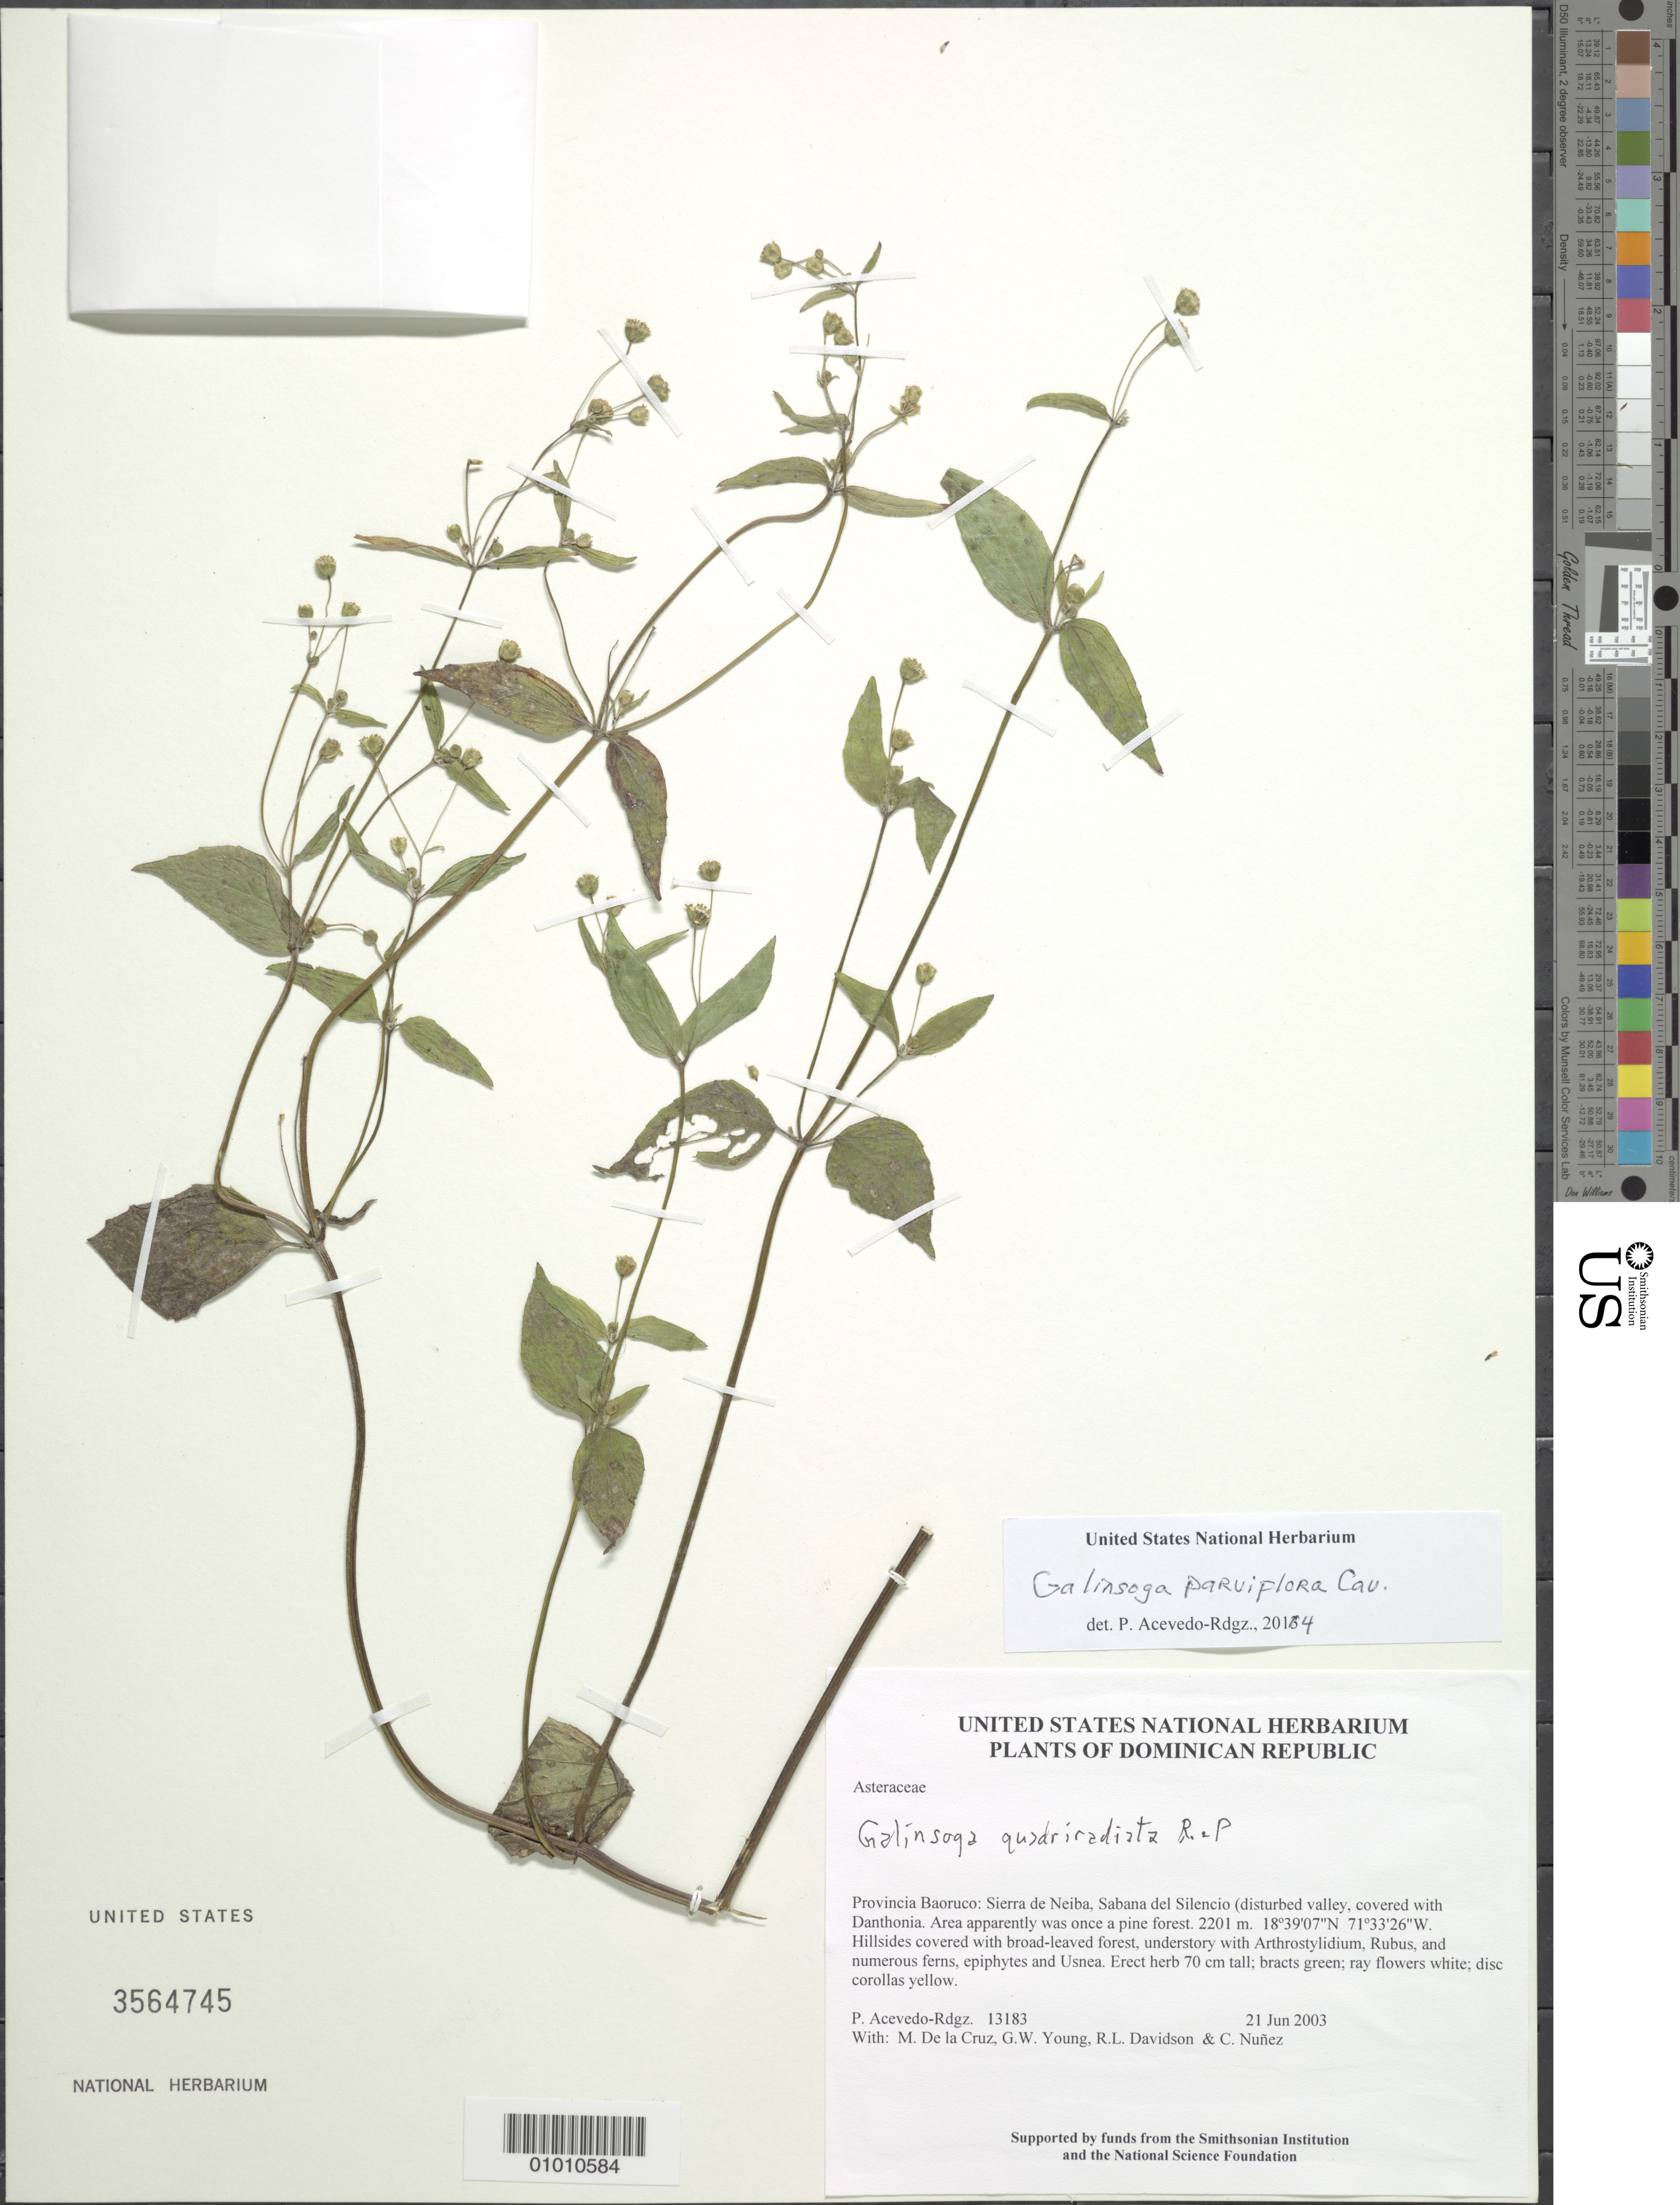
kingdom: Plantae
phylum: Tracheophyta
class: Magnoliopsida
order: Asterales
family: Asteraceae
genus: Galinsoga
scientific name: Galinsoga parviflora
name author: Cav.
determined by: Acevedo-Rodríguez, P., (BOT), Smithsonian Institution - National Museum of Natural History (UNITED STATES)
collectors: P. Acevedo-Rodr., M. de la Cruz, J. Rawlins, G. Young, R. Davidson & C. Nunez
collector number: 13183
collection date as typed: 21 Jun 2003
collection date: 2003-06-21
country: Dominican Republic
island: Hispaniola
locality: Provincia Baoruco: Sierra de Neiba, Sabana del Silencio (disturbed valley, covered with Danthonia. Area apparently was once a pine forest.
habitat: Hillsides covered with broad-leaved forest, understory with Arthrostylidium, Rubus, and numerous ferns, epiphytes and Usnea.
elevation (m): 2201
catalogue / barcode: US 3564745